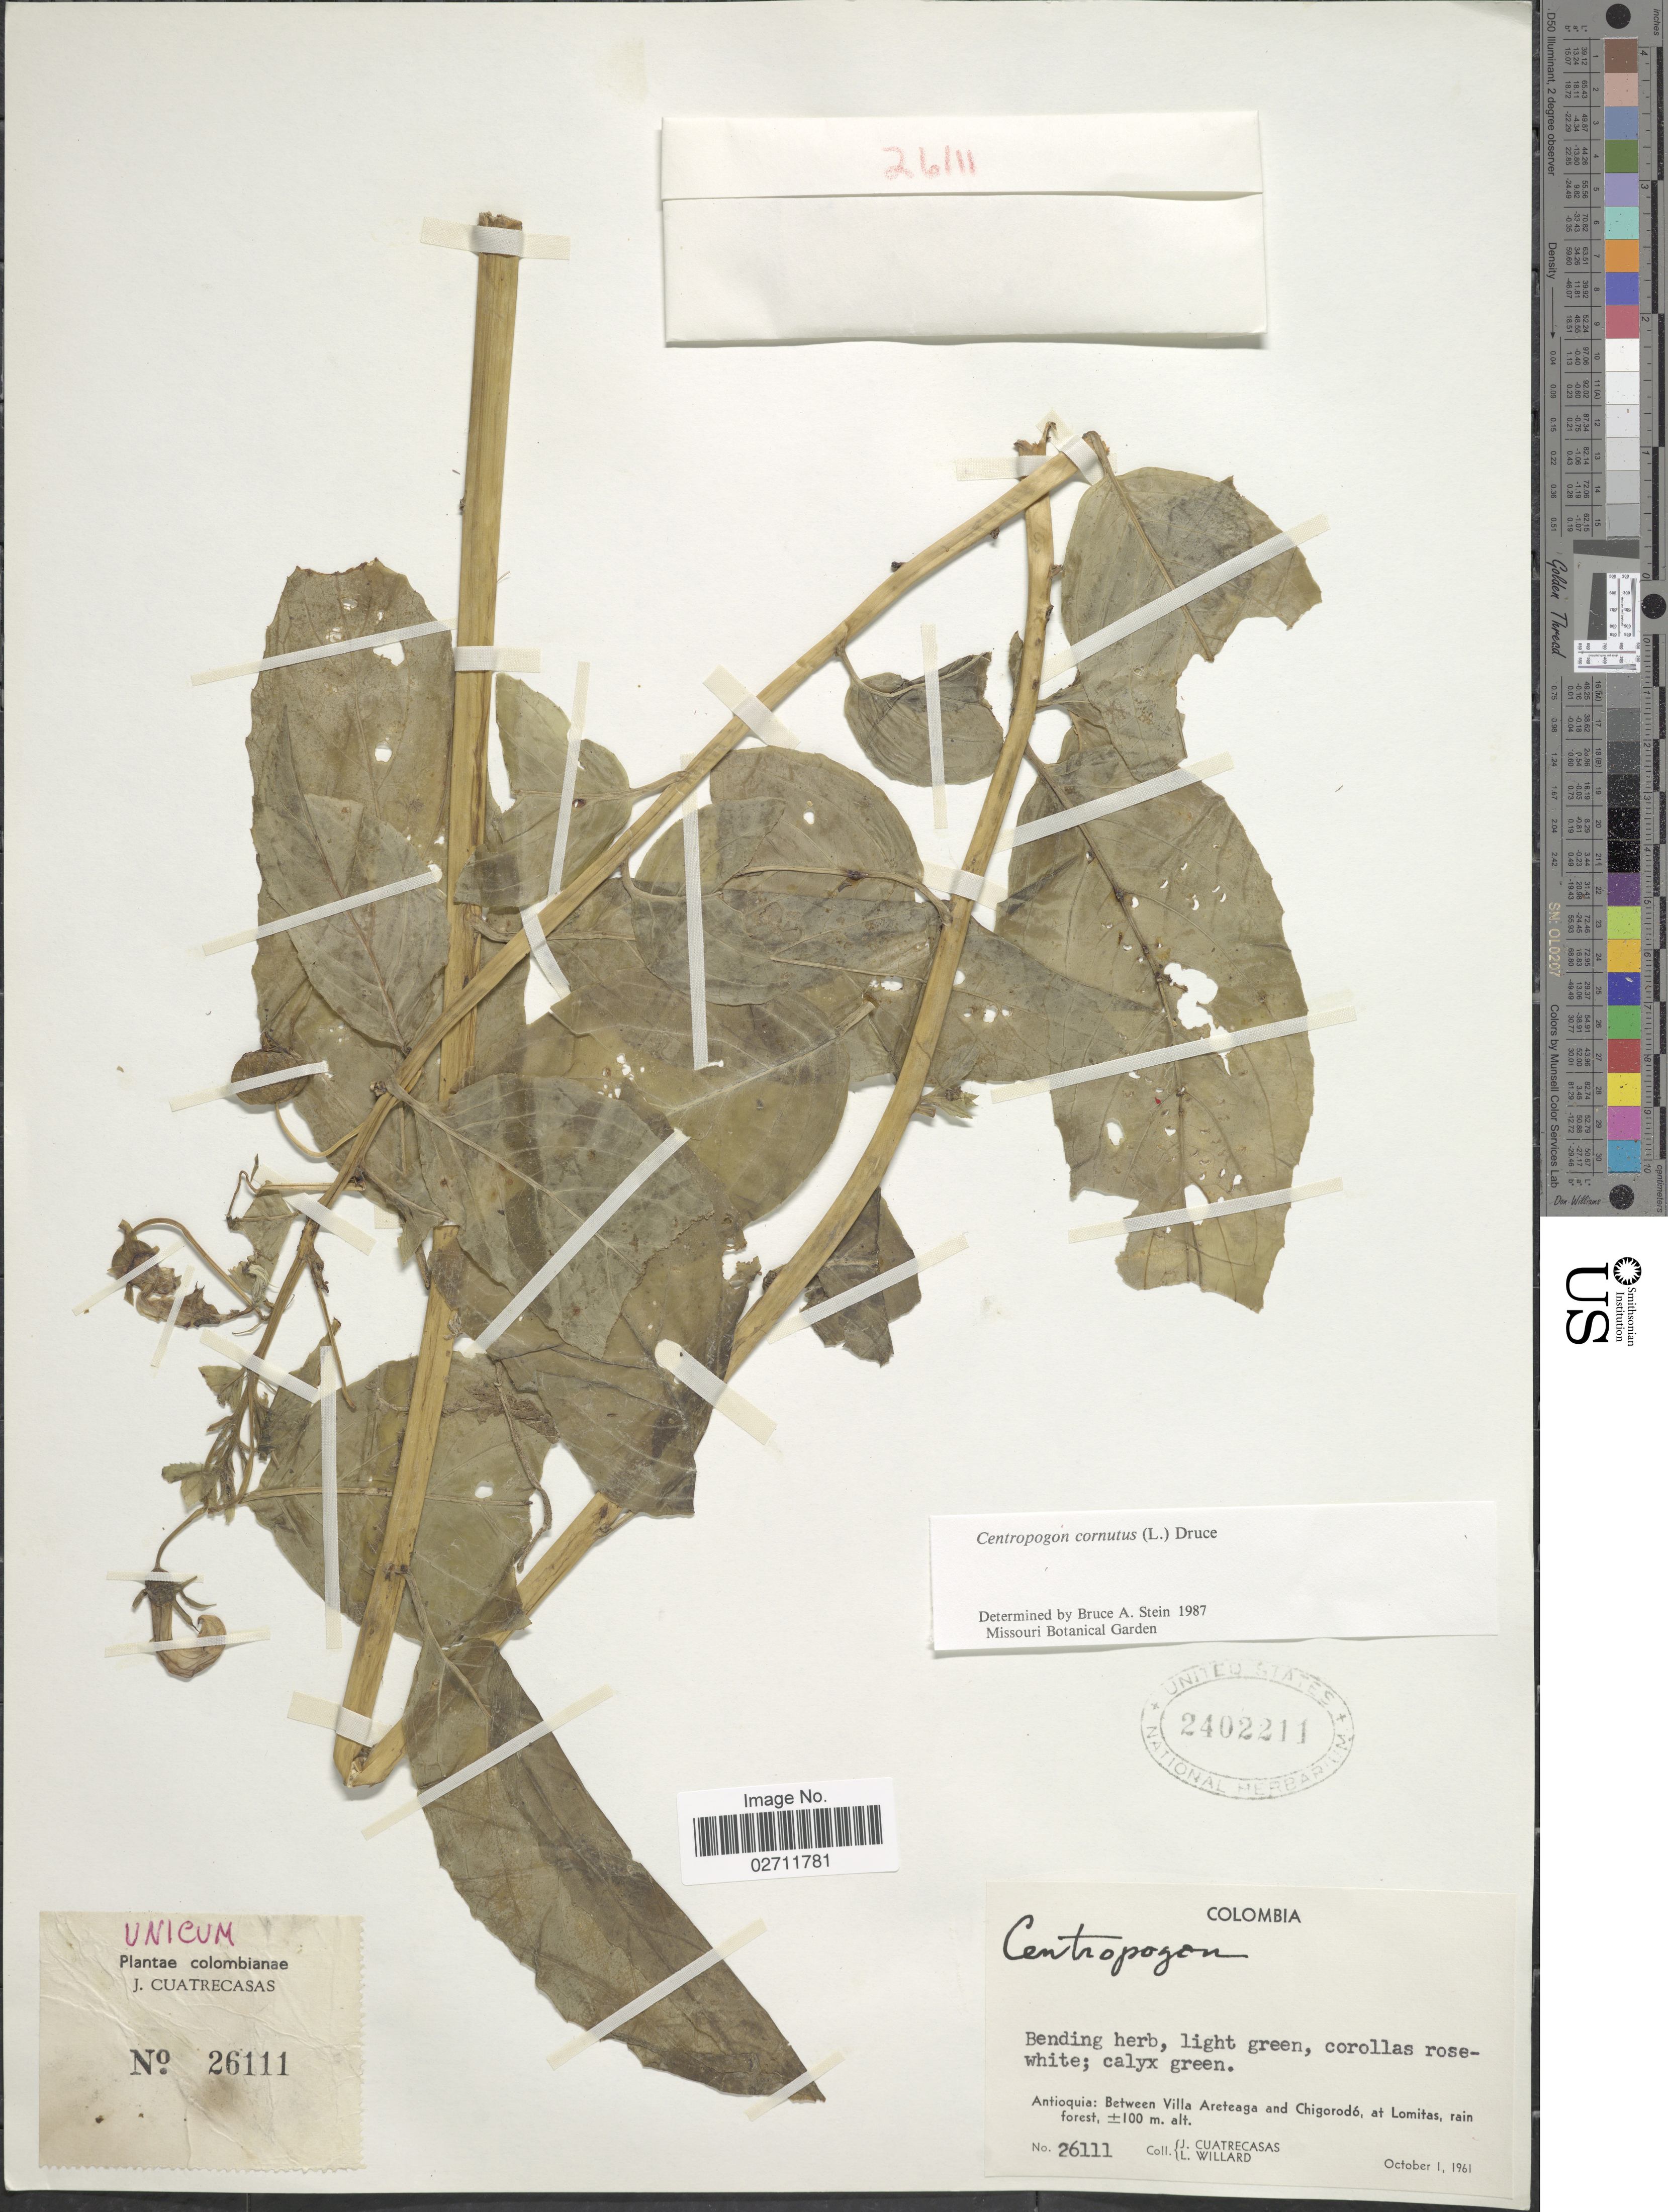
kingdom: Plantae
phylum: Tracheophyta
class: Magnoliopsida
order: Asterales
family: Campanulaceae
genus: Centropogon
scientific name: Centropogon cornutus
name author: (L.) Druce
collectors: J. Cuatrecasas & L. Willard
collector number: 26111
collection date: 1961-10-01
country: Colombia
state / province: Antioquia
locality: Between Villa Areteaga and Chigorodo at Lomitas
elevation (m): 100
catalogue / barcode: US 2402211